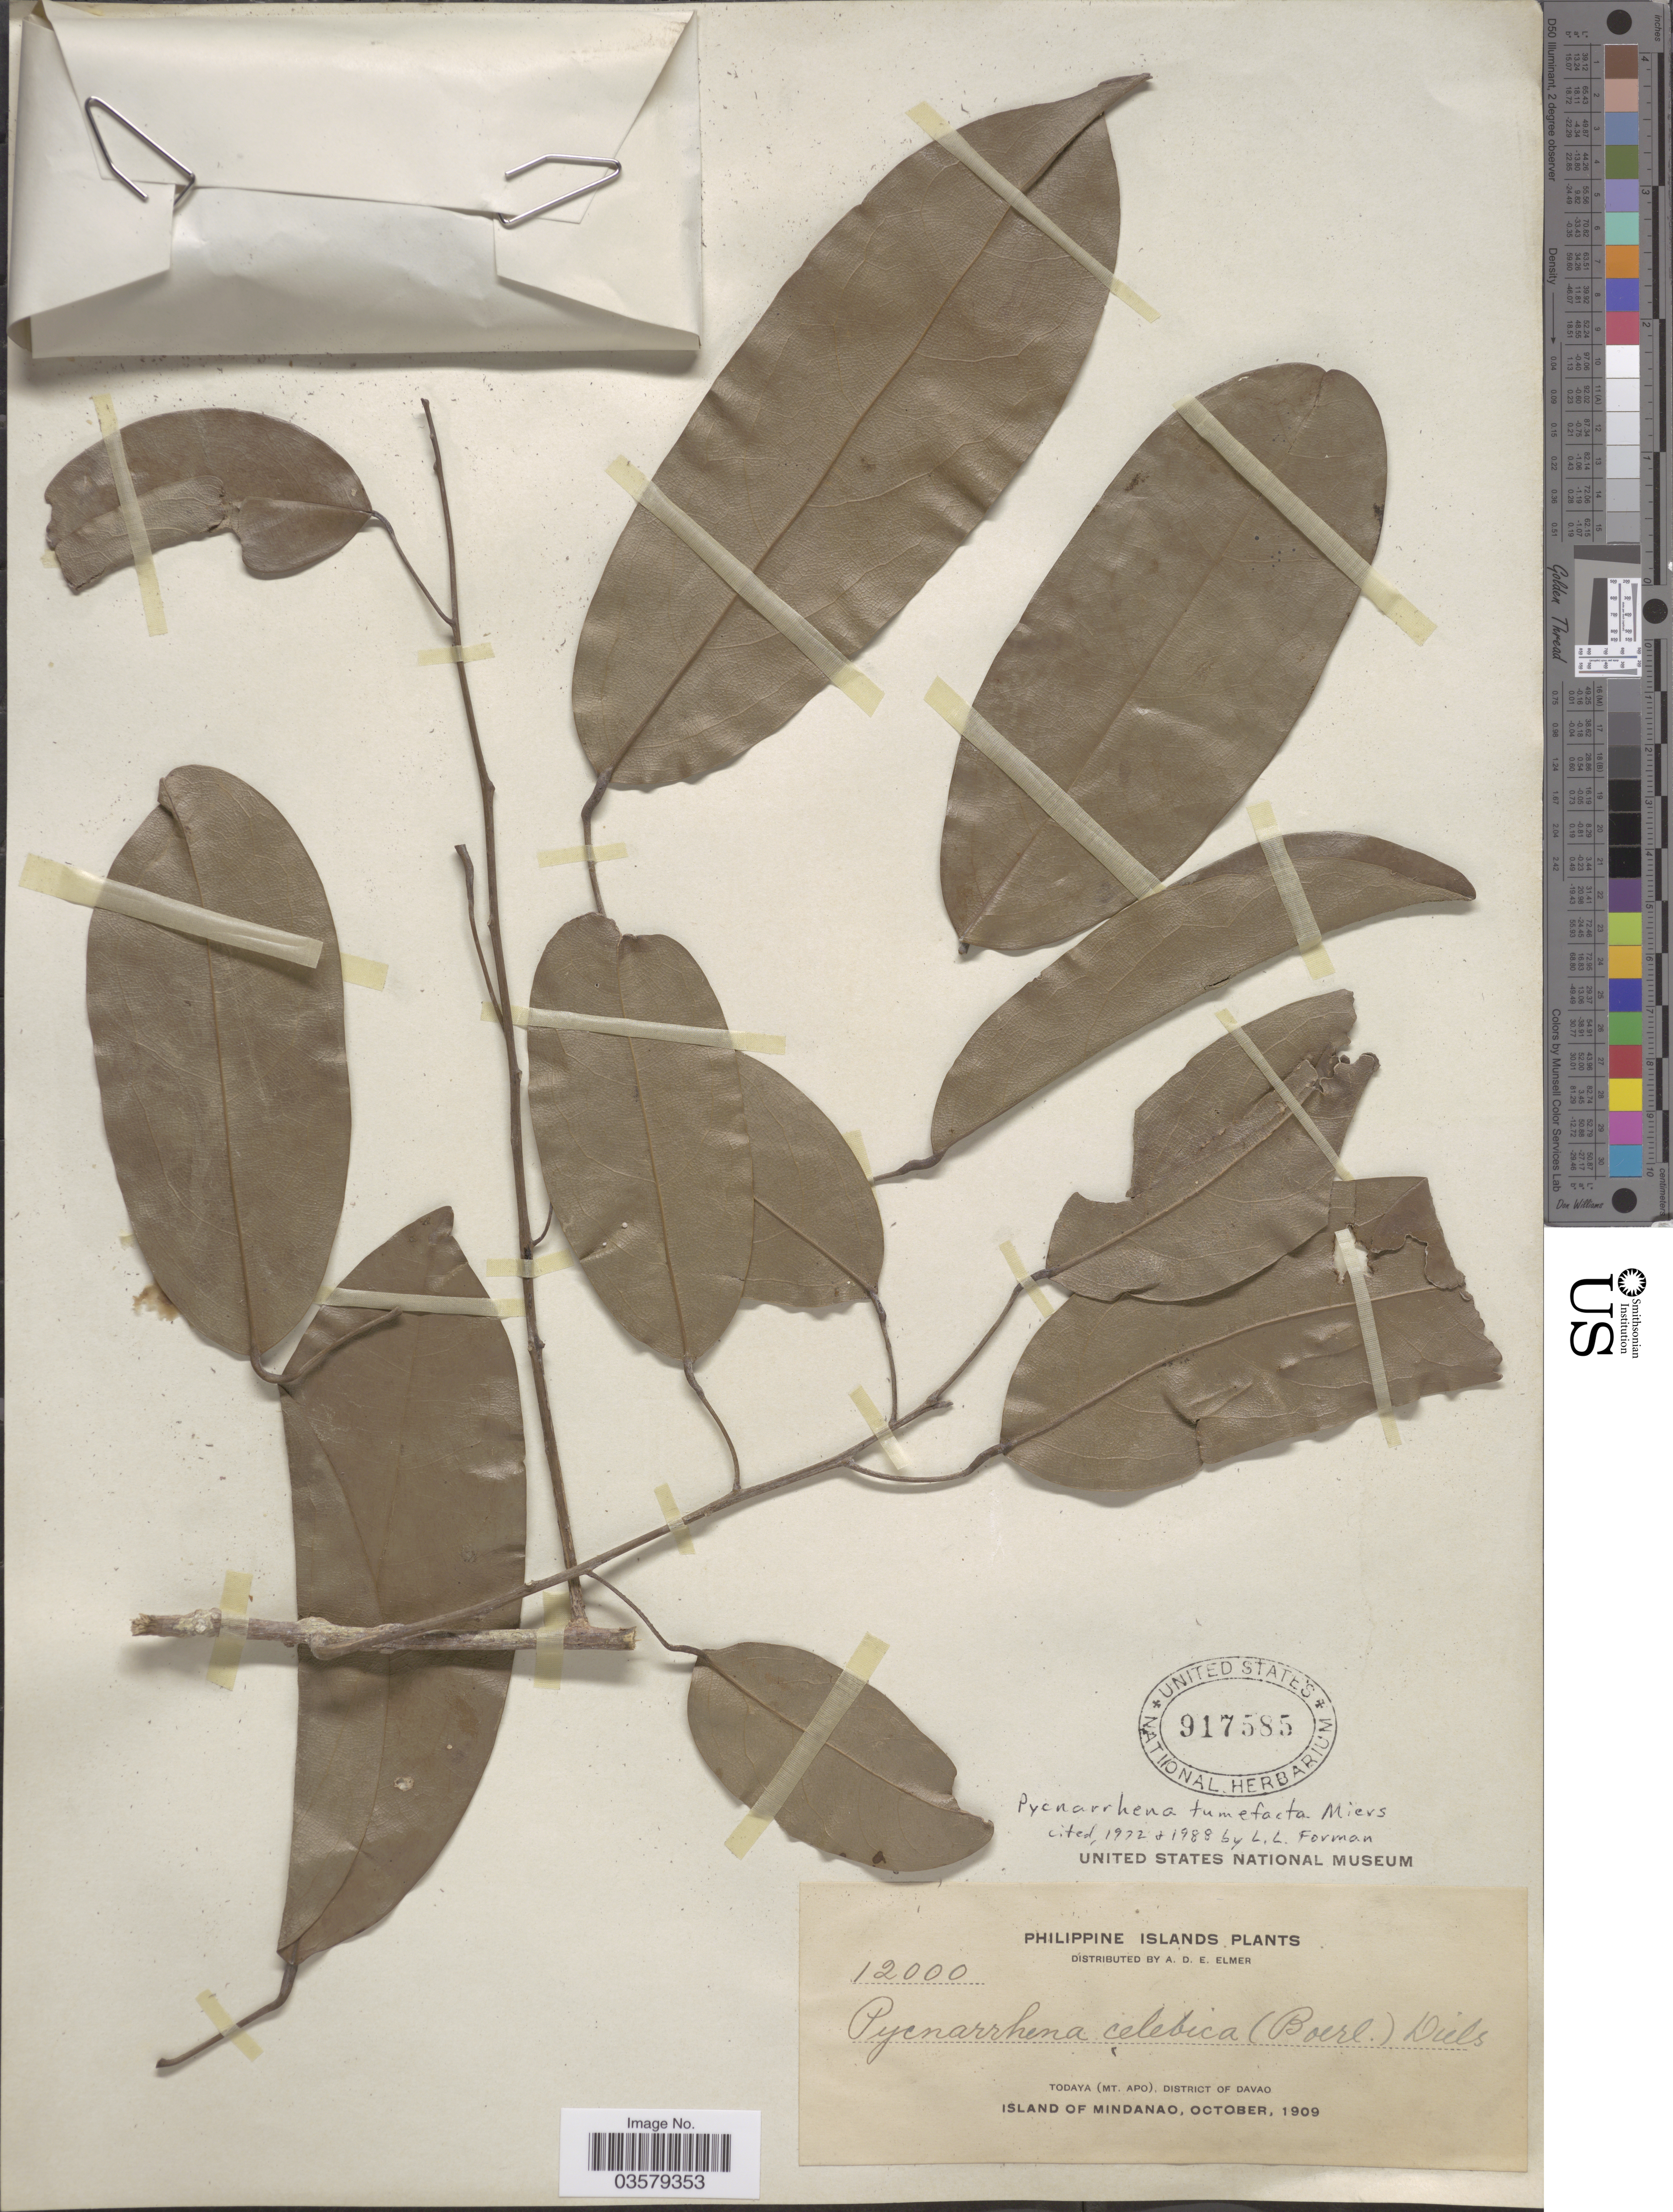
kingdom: Plantae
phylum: Tracheophyta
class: Magnoliopsida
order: Ranunculales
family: Menispermaceae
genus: Pycnarrhena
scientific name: Pycnarrhena tumefacta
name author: Miers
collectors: A. D. E. Elmer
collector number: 12000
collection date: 1909-10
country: Philippines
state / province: Davao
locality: Todaya (Mt. Apo), District of Davao. Island of Mindanao.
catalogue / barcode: US 917585